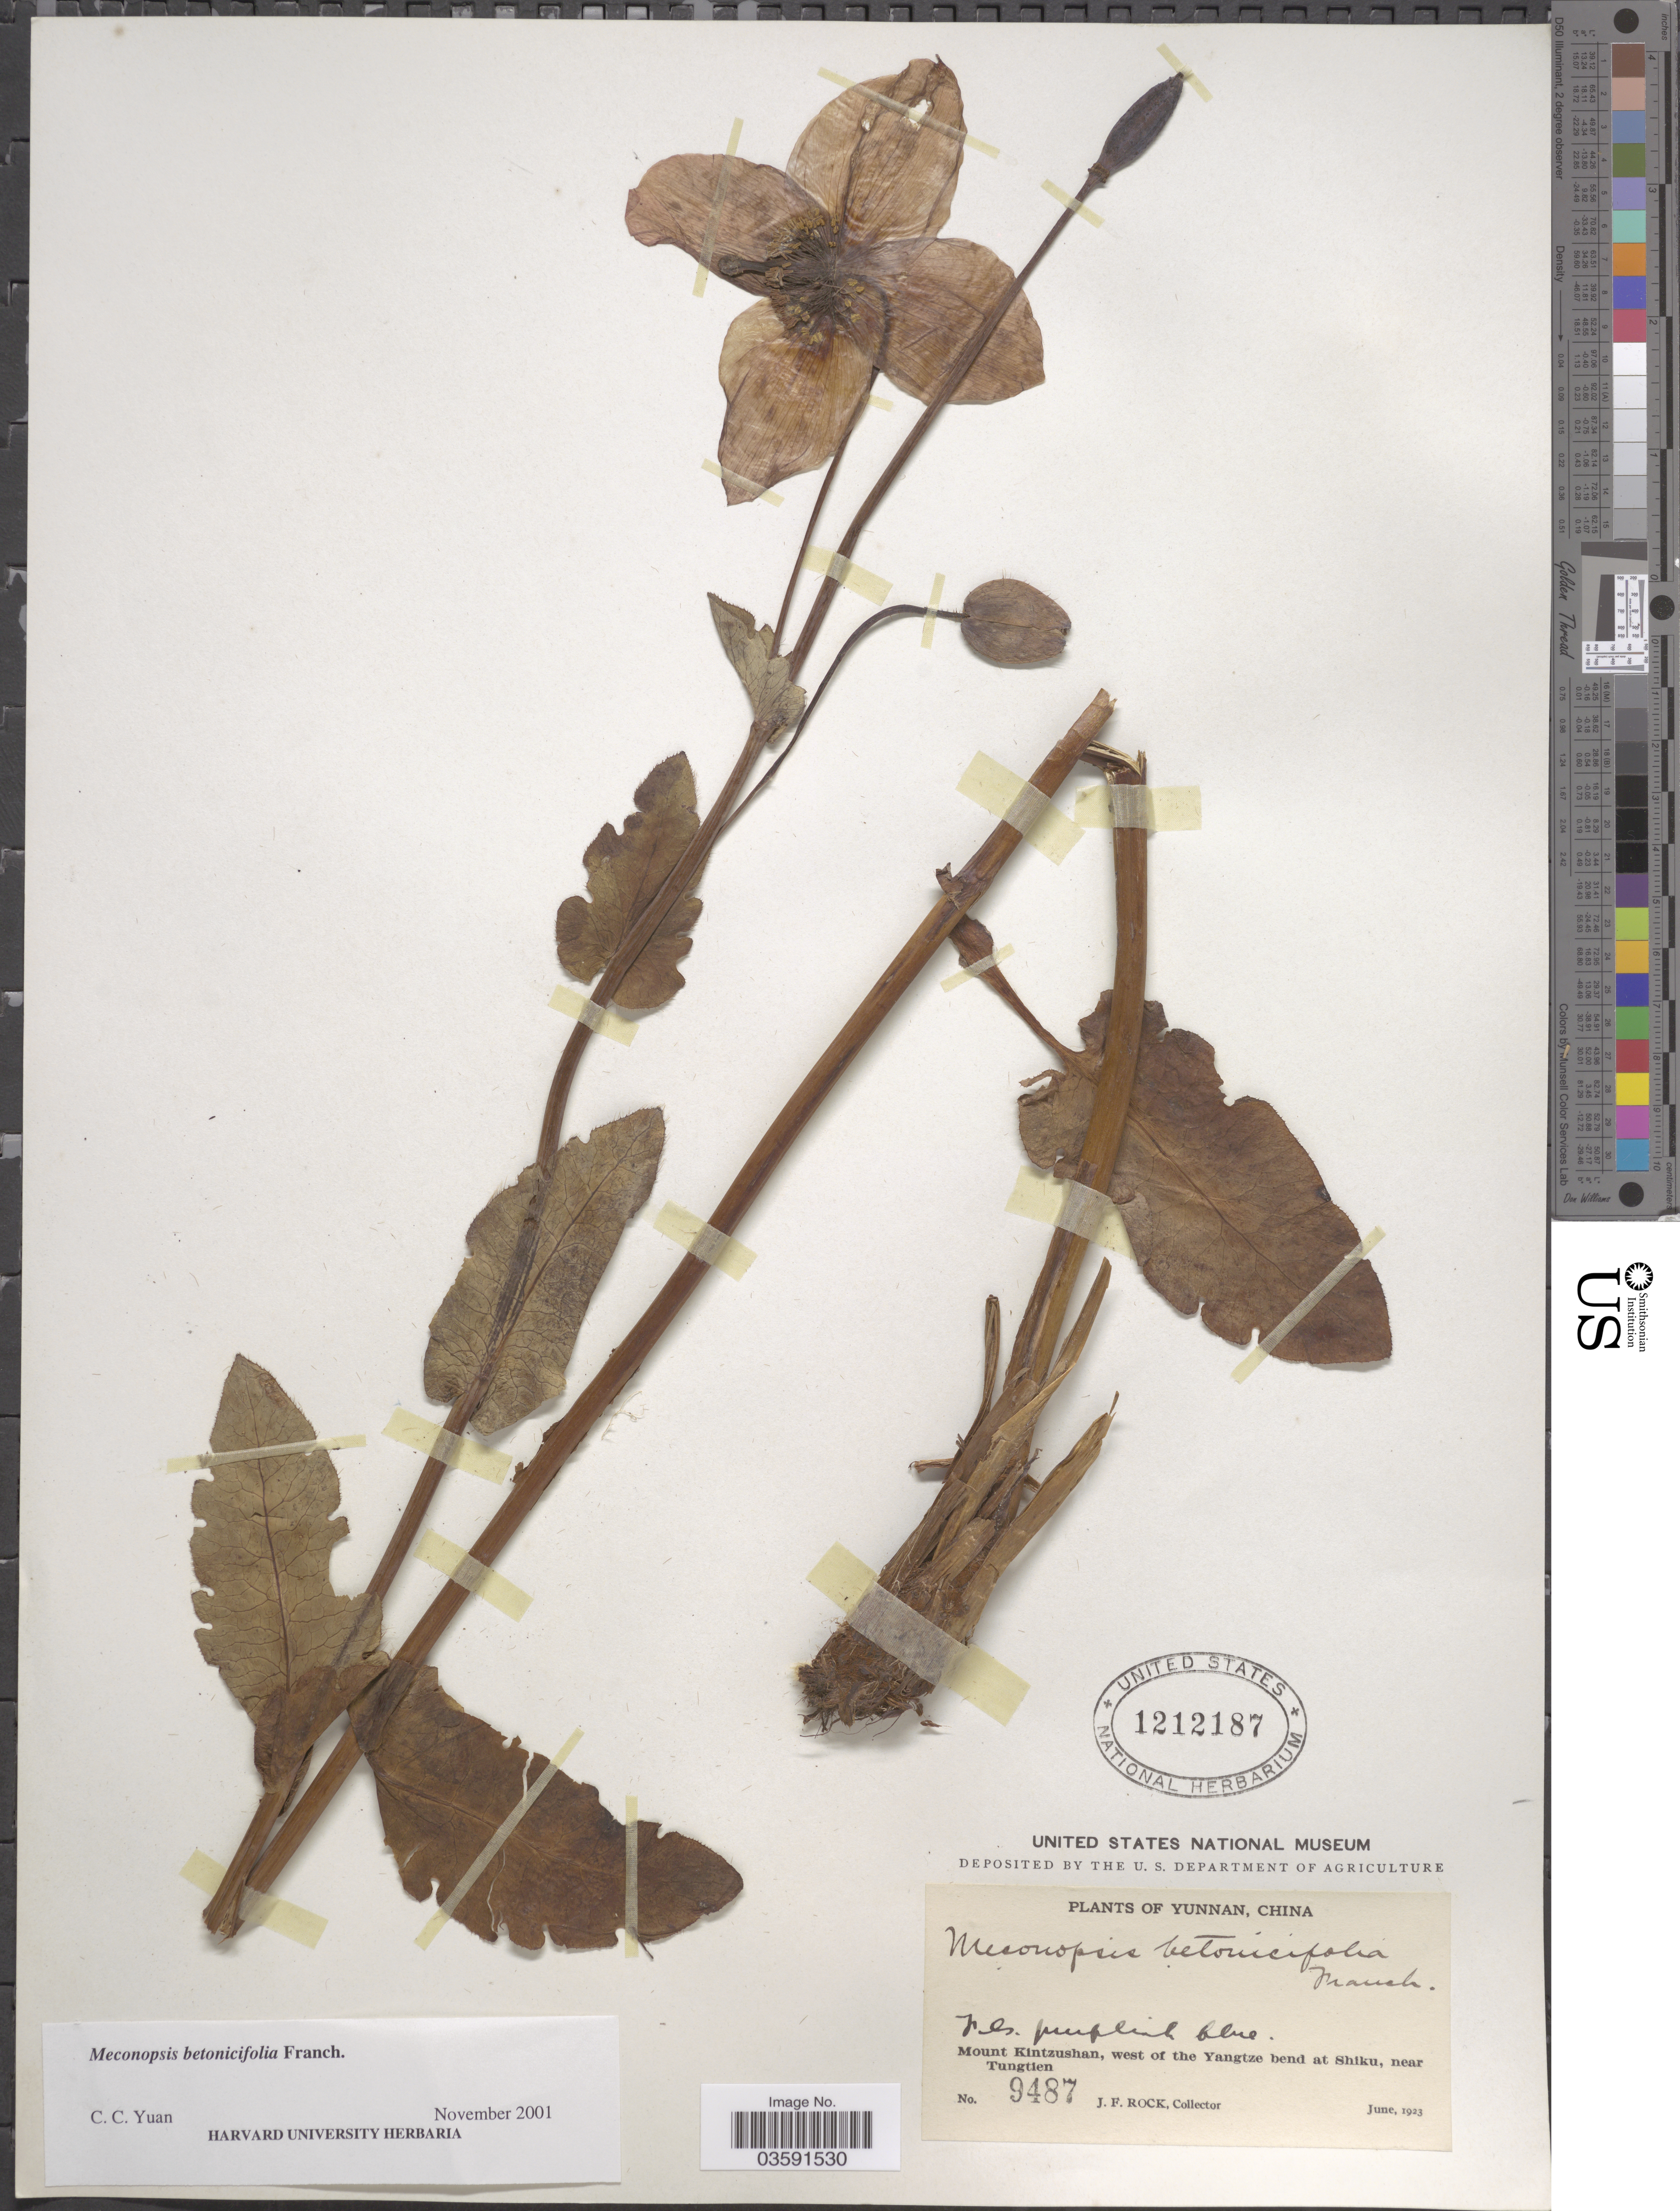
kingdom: Plantae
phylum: Tracheophyta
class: Magnoliopsida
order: Ranunculales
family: Papaveraceae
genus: Meconopsis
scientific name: Meconopsis betonicifolia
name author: Franch.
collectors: J. Rock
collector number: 9487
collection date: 1923-06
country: China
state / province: Yunnan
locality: Mount Kintzushan, west of the Yangtze bend at Shiku, near Tungtien.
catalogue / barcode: US 1212187